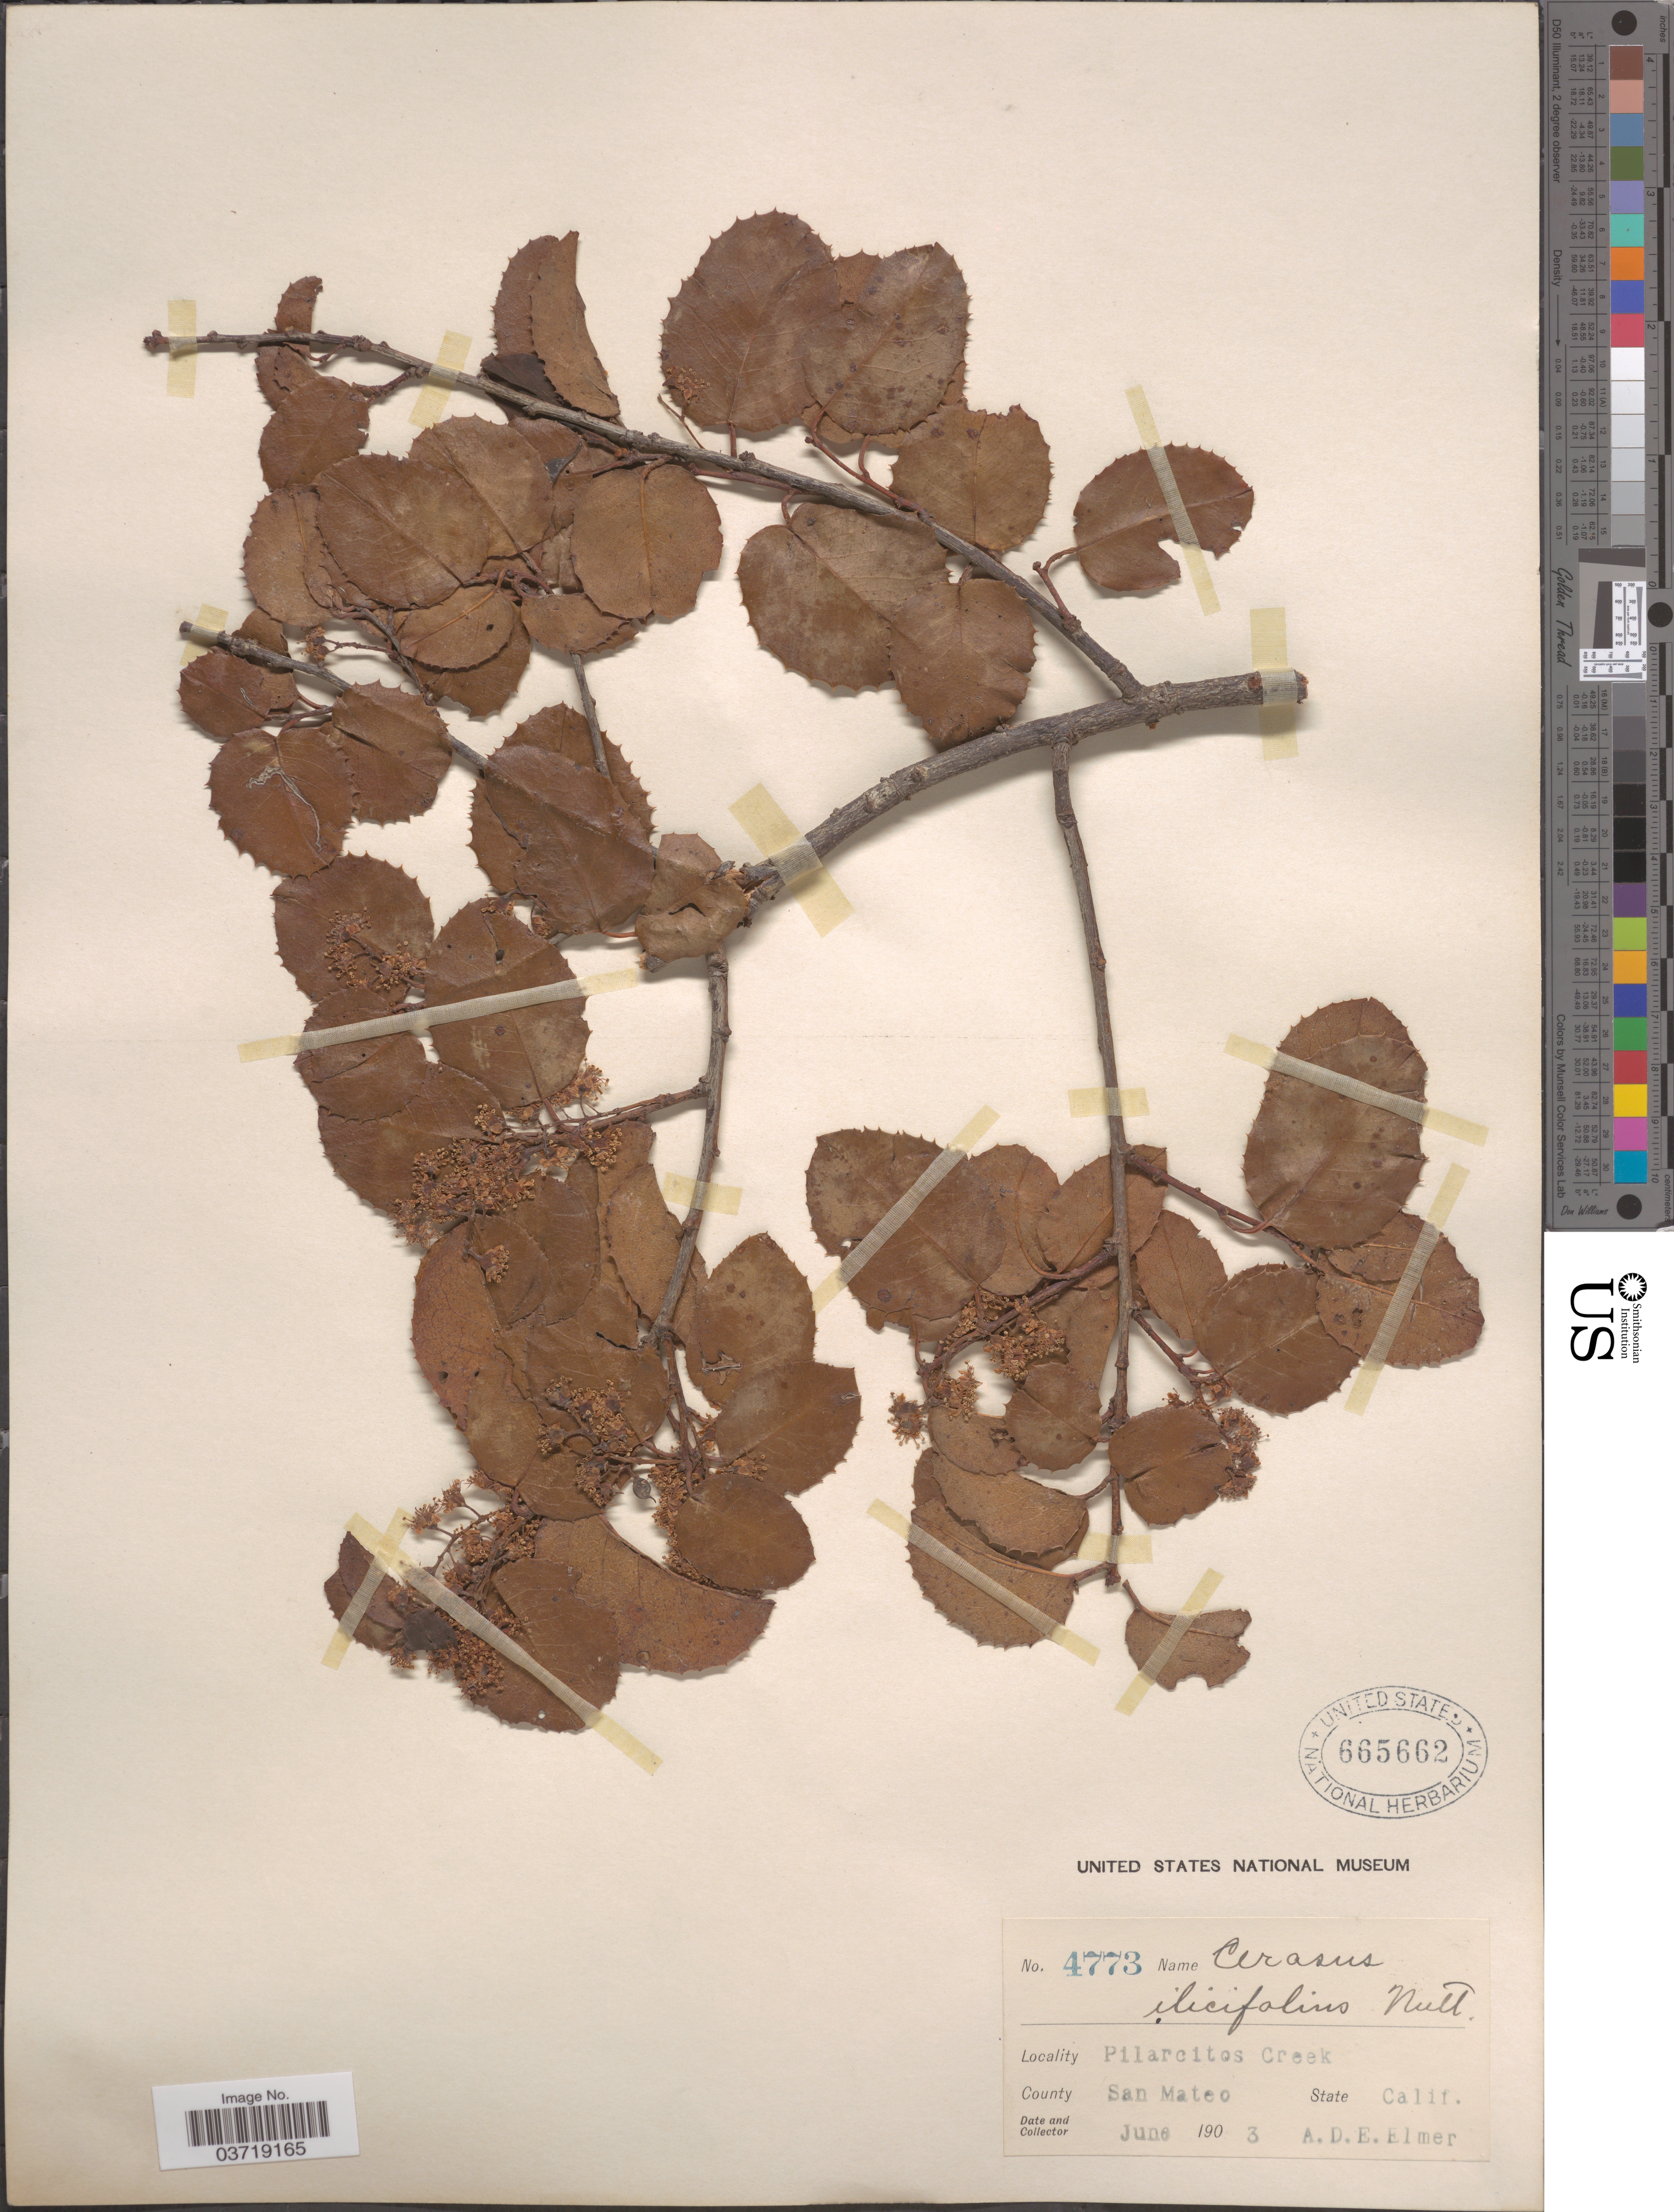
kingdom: Plantae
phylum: Tracheophyta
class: Magnoliopsida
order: Rosales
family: Rosaceae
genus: Prunus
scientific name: Prunus ilicifolia var. ilicifolia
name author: (Nutt. ex Hook. & Arn.) D. Dietr.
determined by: Strong, Mark T., (BOT), Smithsonian Institution - National Museum of Natural History (UNITED STATES)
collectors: A. D. E. Elmer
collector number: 4773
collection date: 1903-06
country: United States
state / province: California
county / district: San Mateo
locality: Pilarcitos Creek. County San Mateo.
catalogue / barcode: US 665662